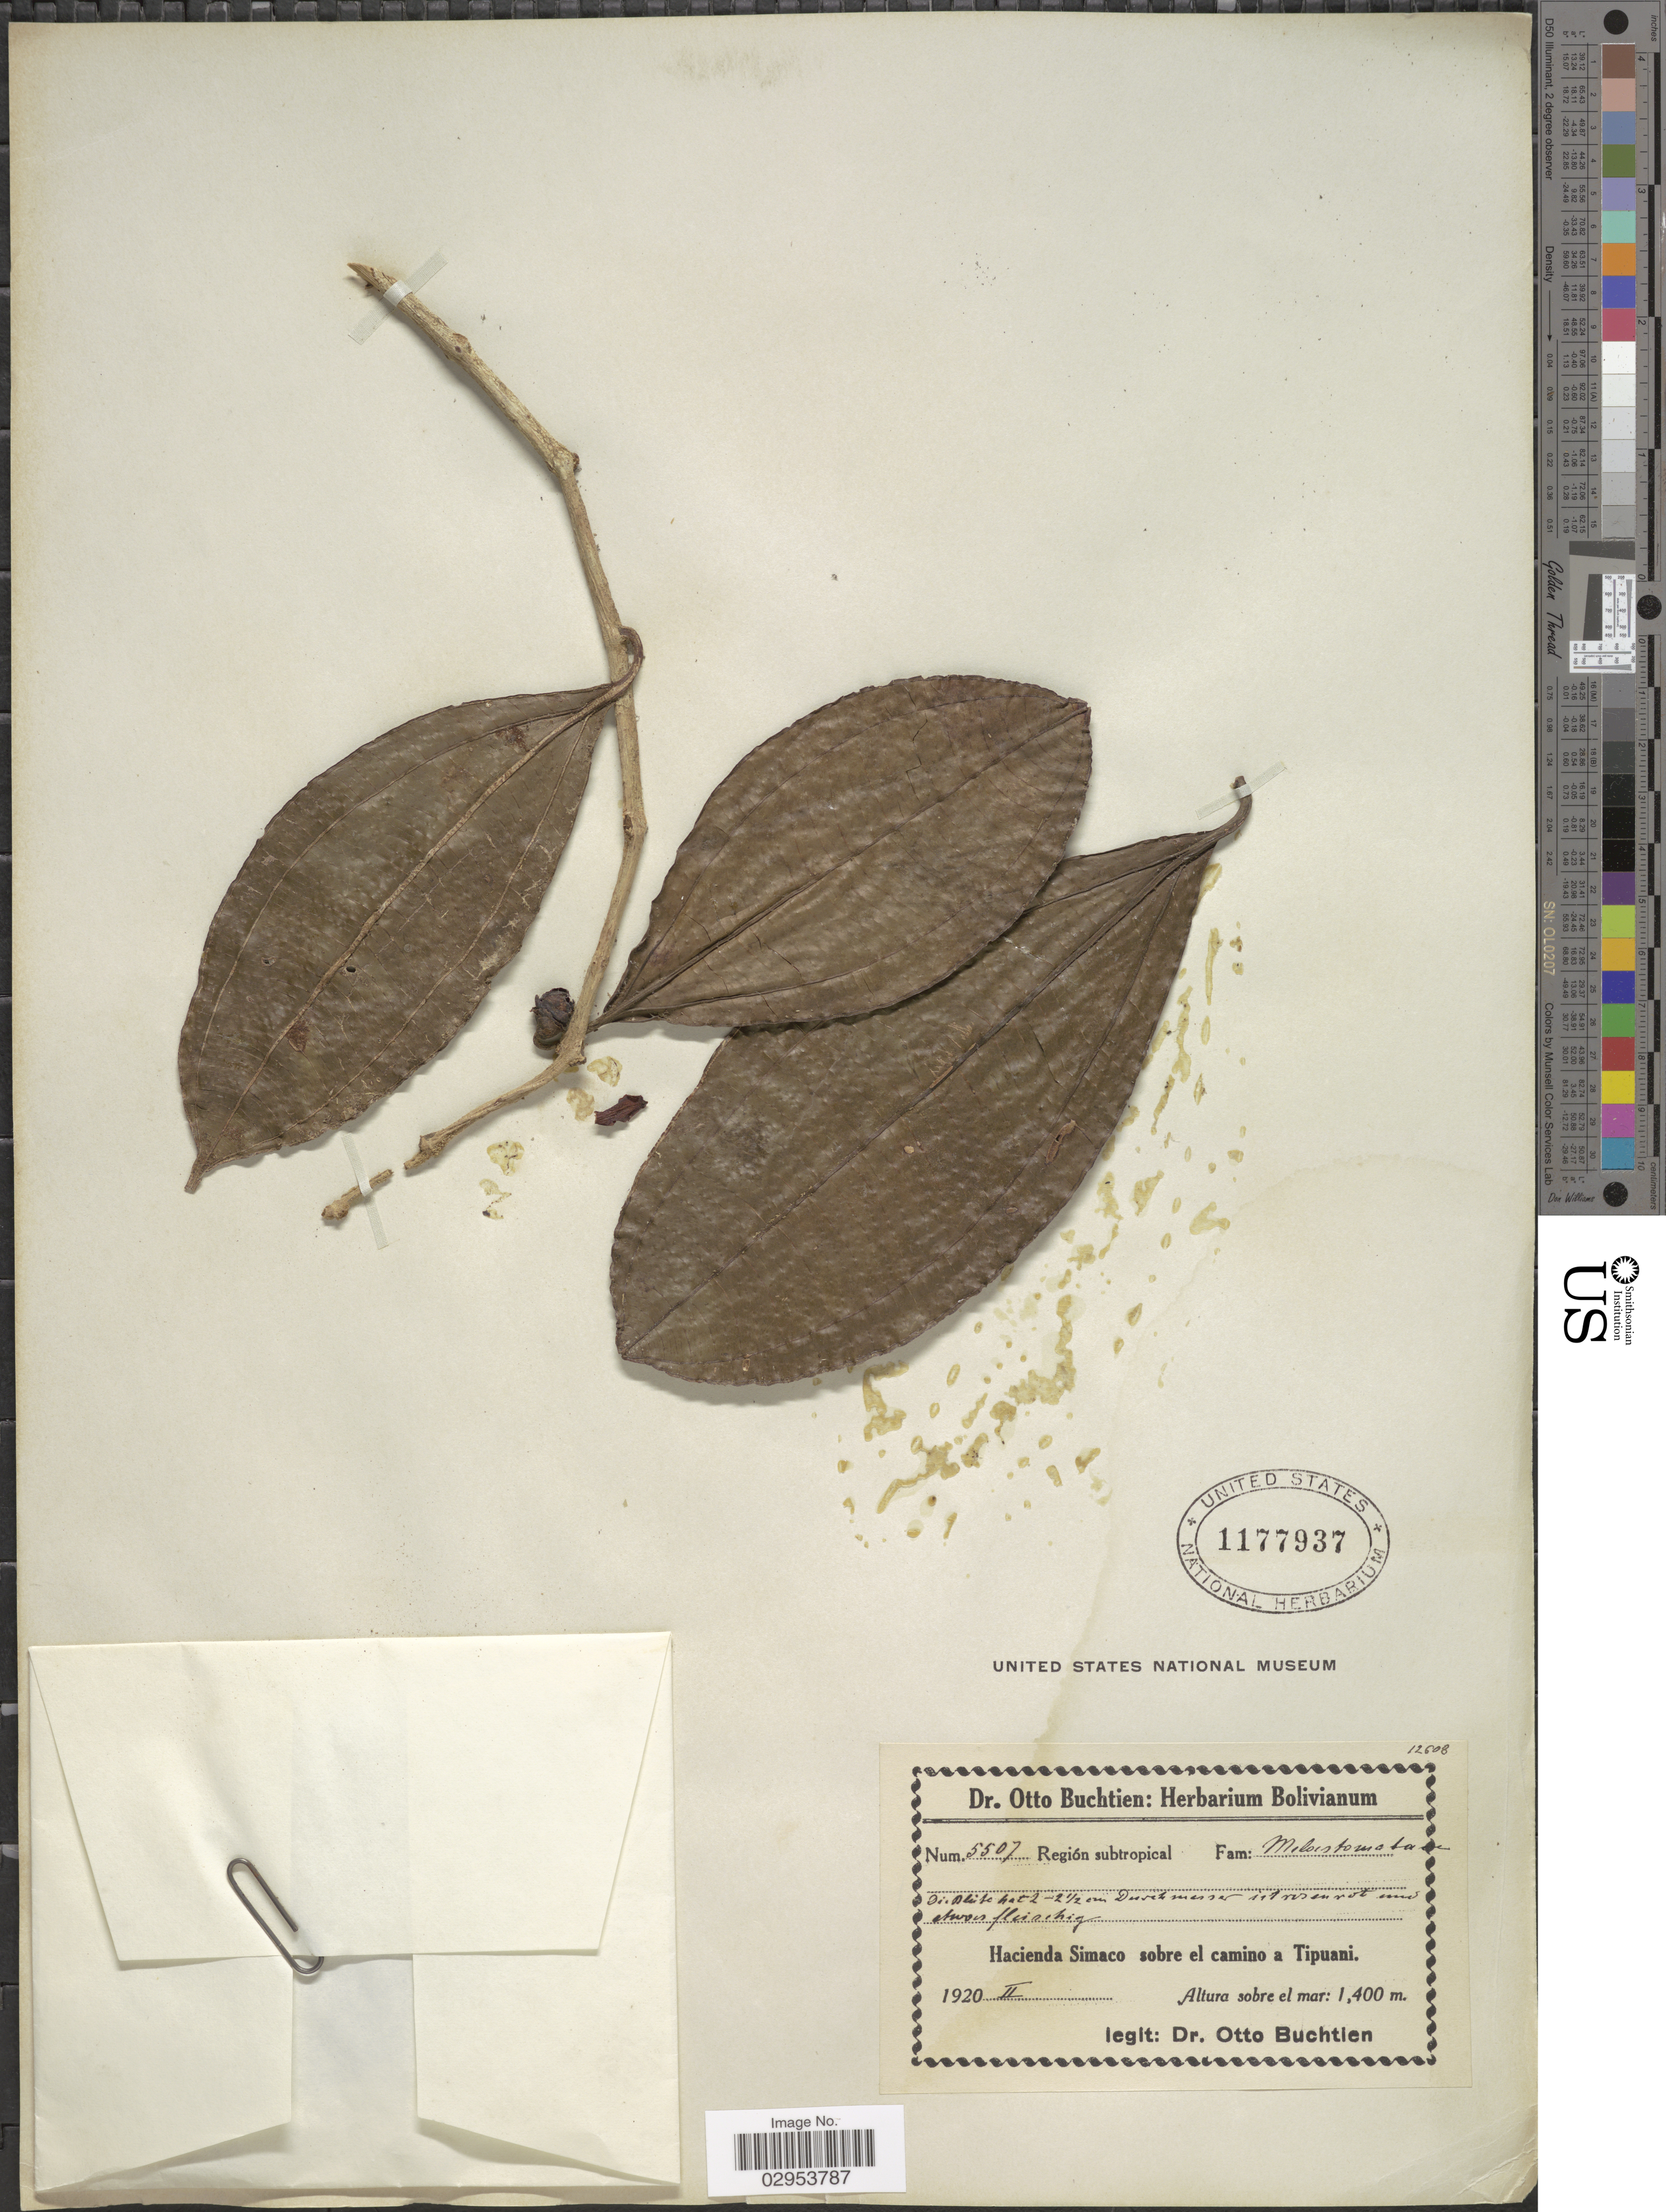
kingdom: Plantae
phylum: Tracheophyta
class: Magnoliopsida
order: Myrtales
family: Melastomataceae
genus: Blakea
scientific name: Blakea sp.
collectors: O. Buchtien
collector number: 5507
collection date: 1920-02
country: Bolivia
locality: Región subtropical. Hacienda Simaco sobre el camino a Tipuani.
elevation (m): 1400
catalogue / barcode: US 1177937